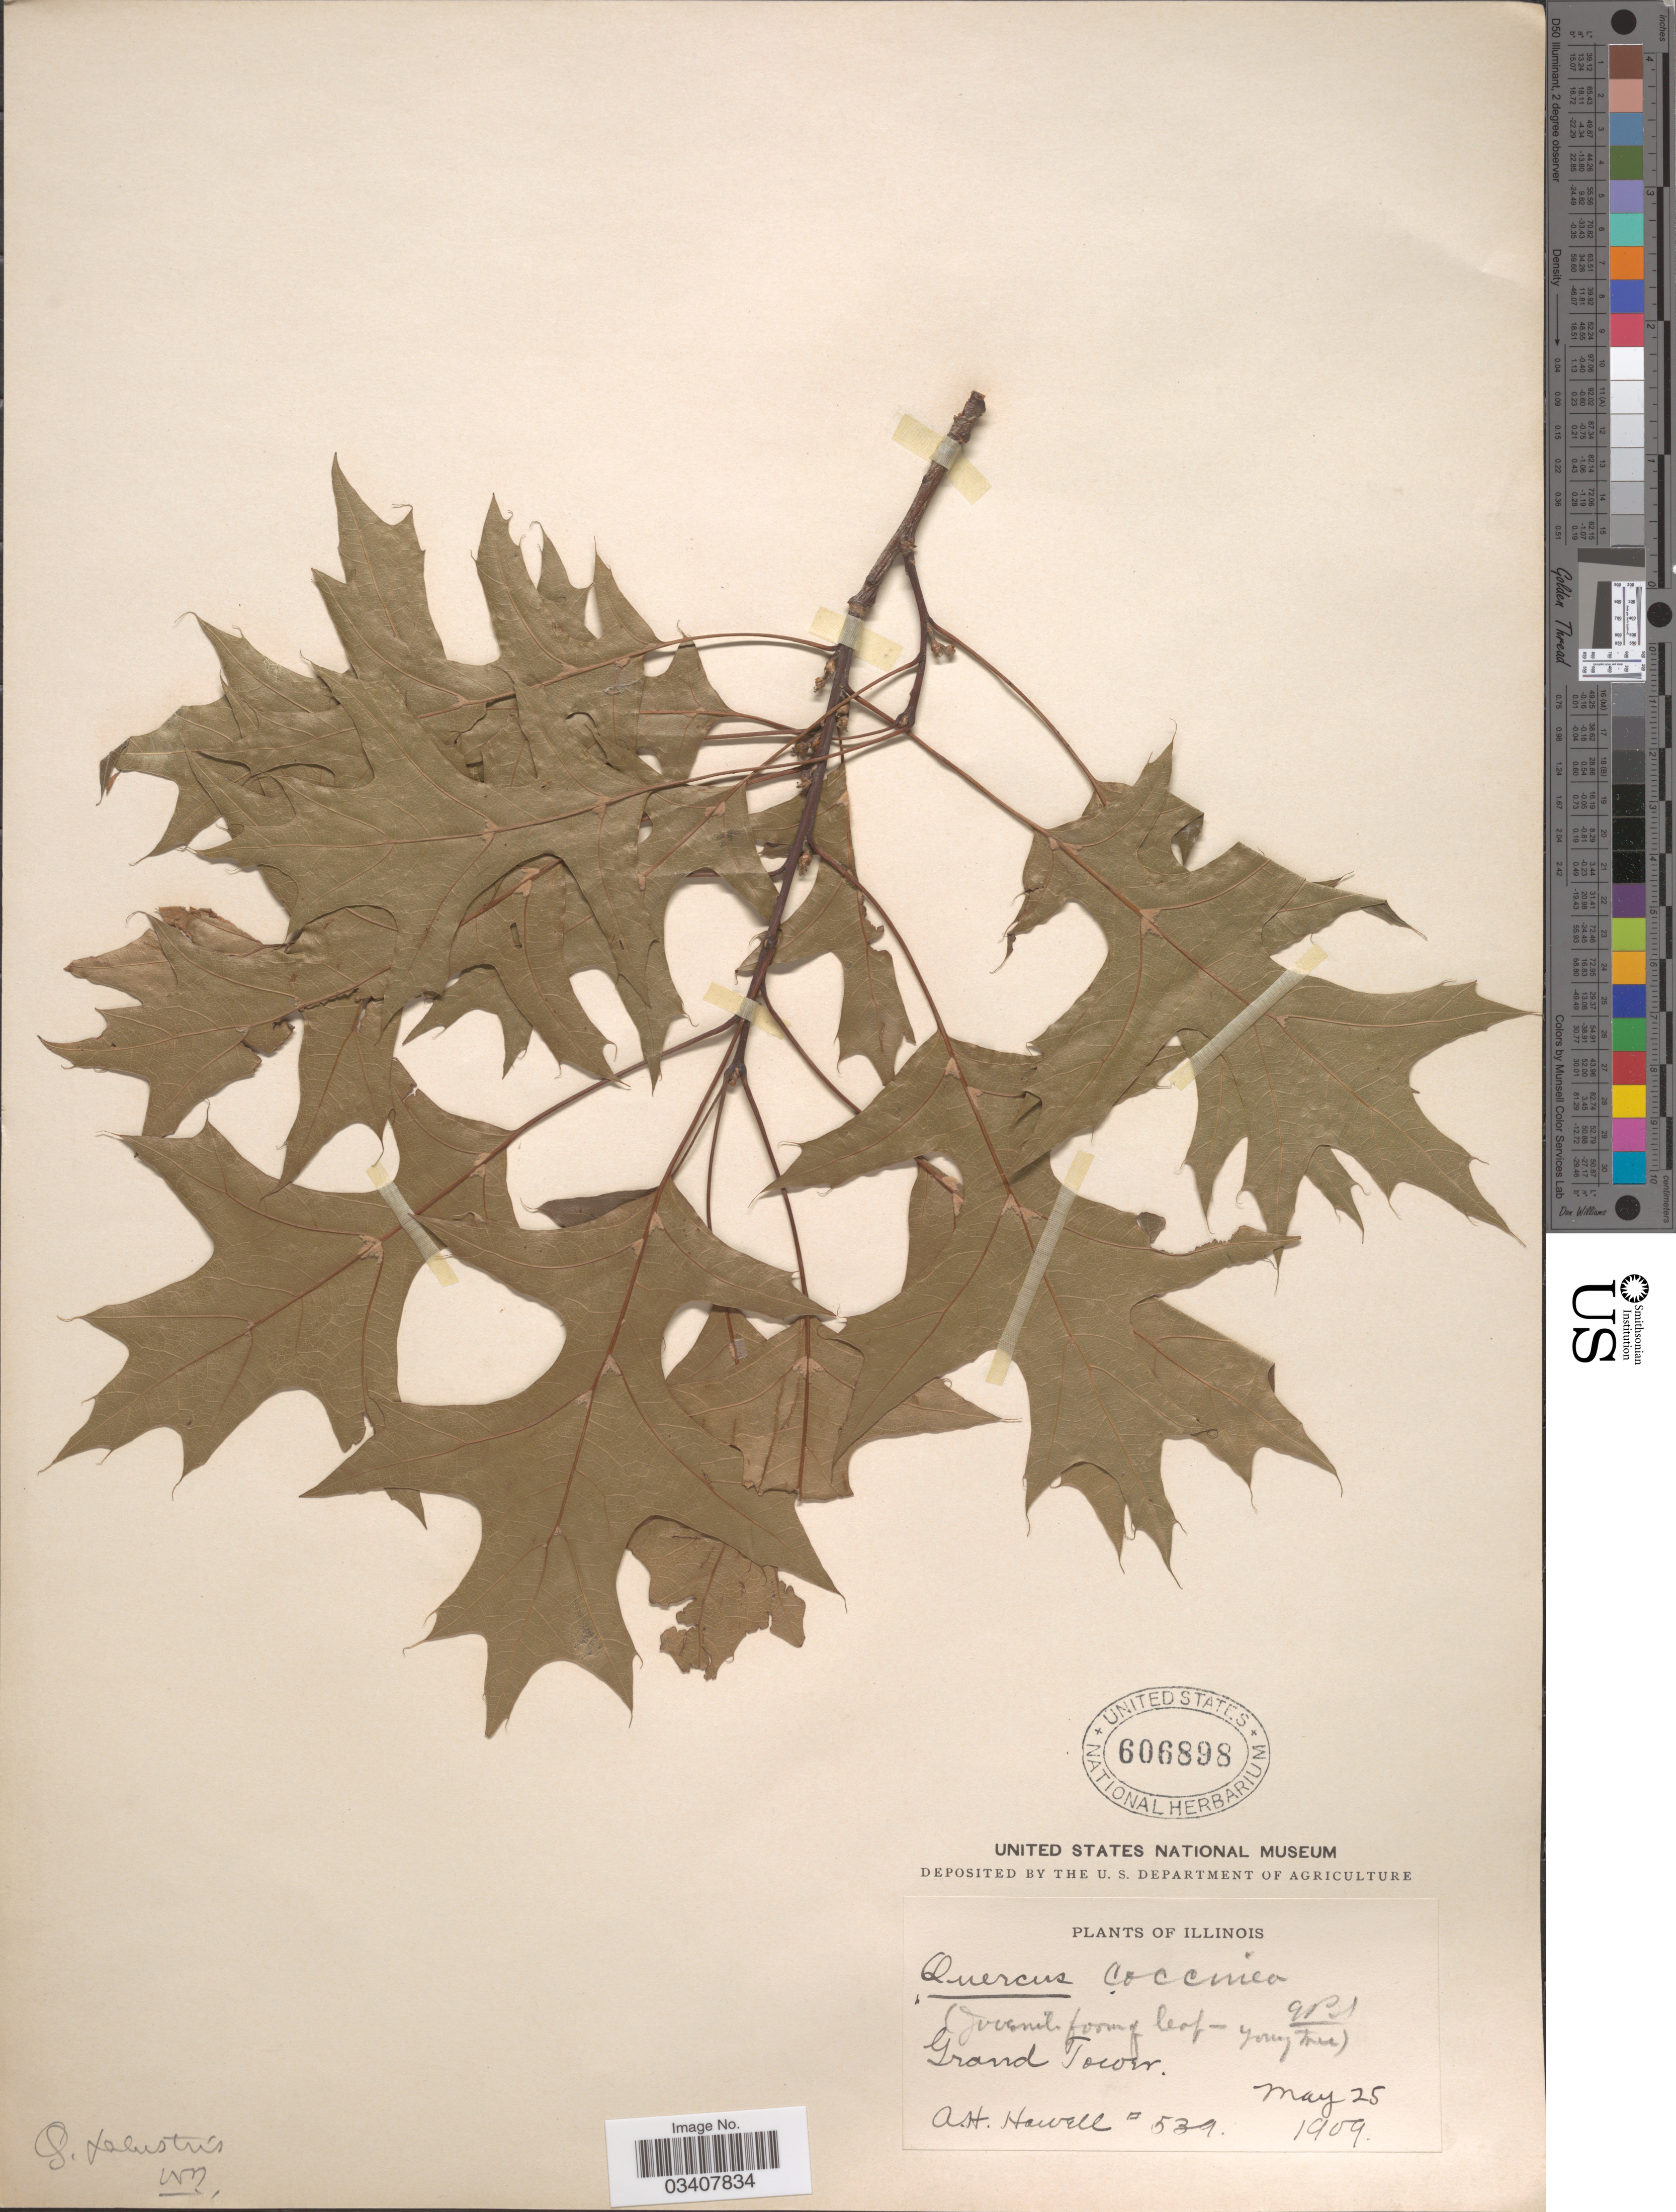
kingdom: Plantae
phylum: Tracheophyta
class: Magnoliopsida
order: Fagales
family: Fagaceae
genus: Quercus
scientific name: Quercus palustris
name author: Münchh.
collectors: A. Howell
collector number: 539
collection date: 1909-05-25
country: United States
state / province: Illinois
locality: Grand Tower.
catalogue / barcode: US 606898